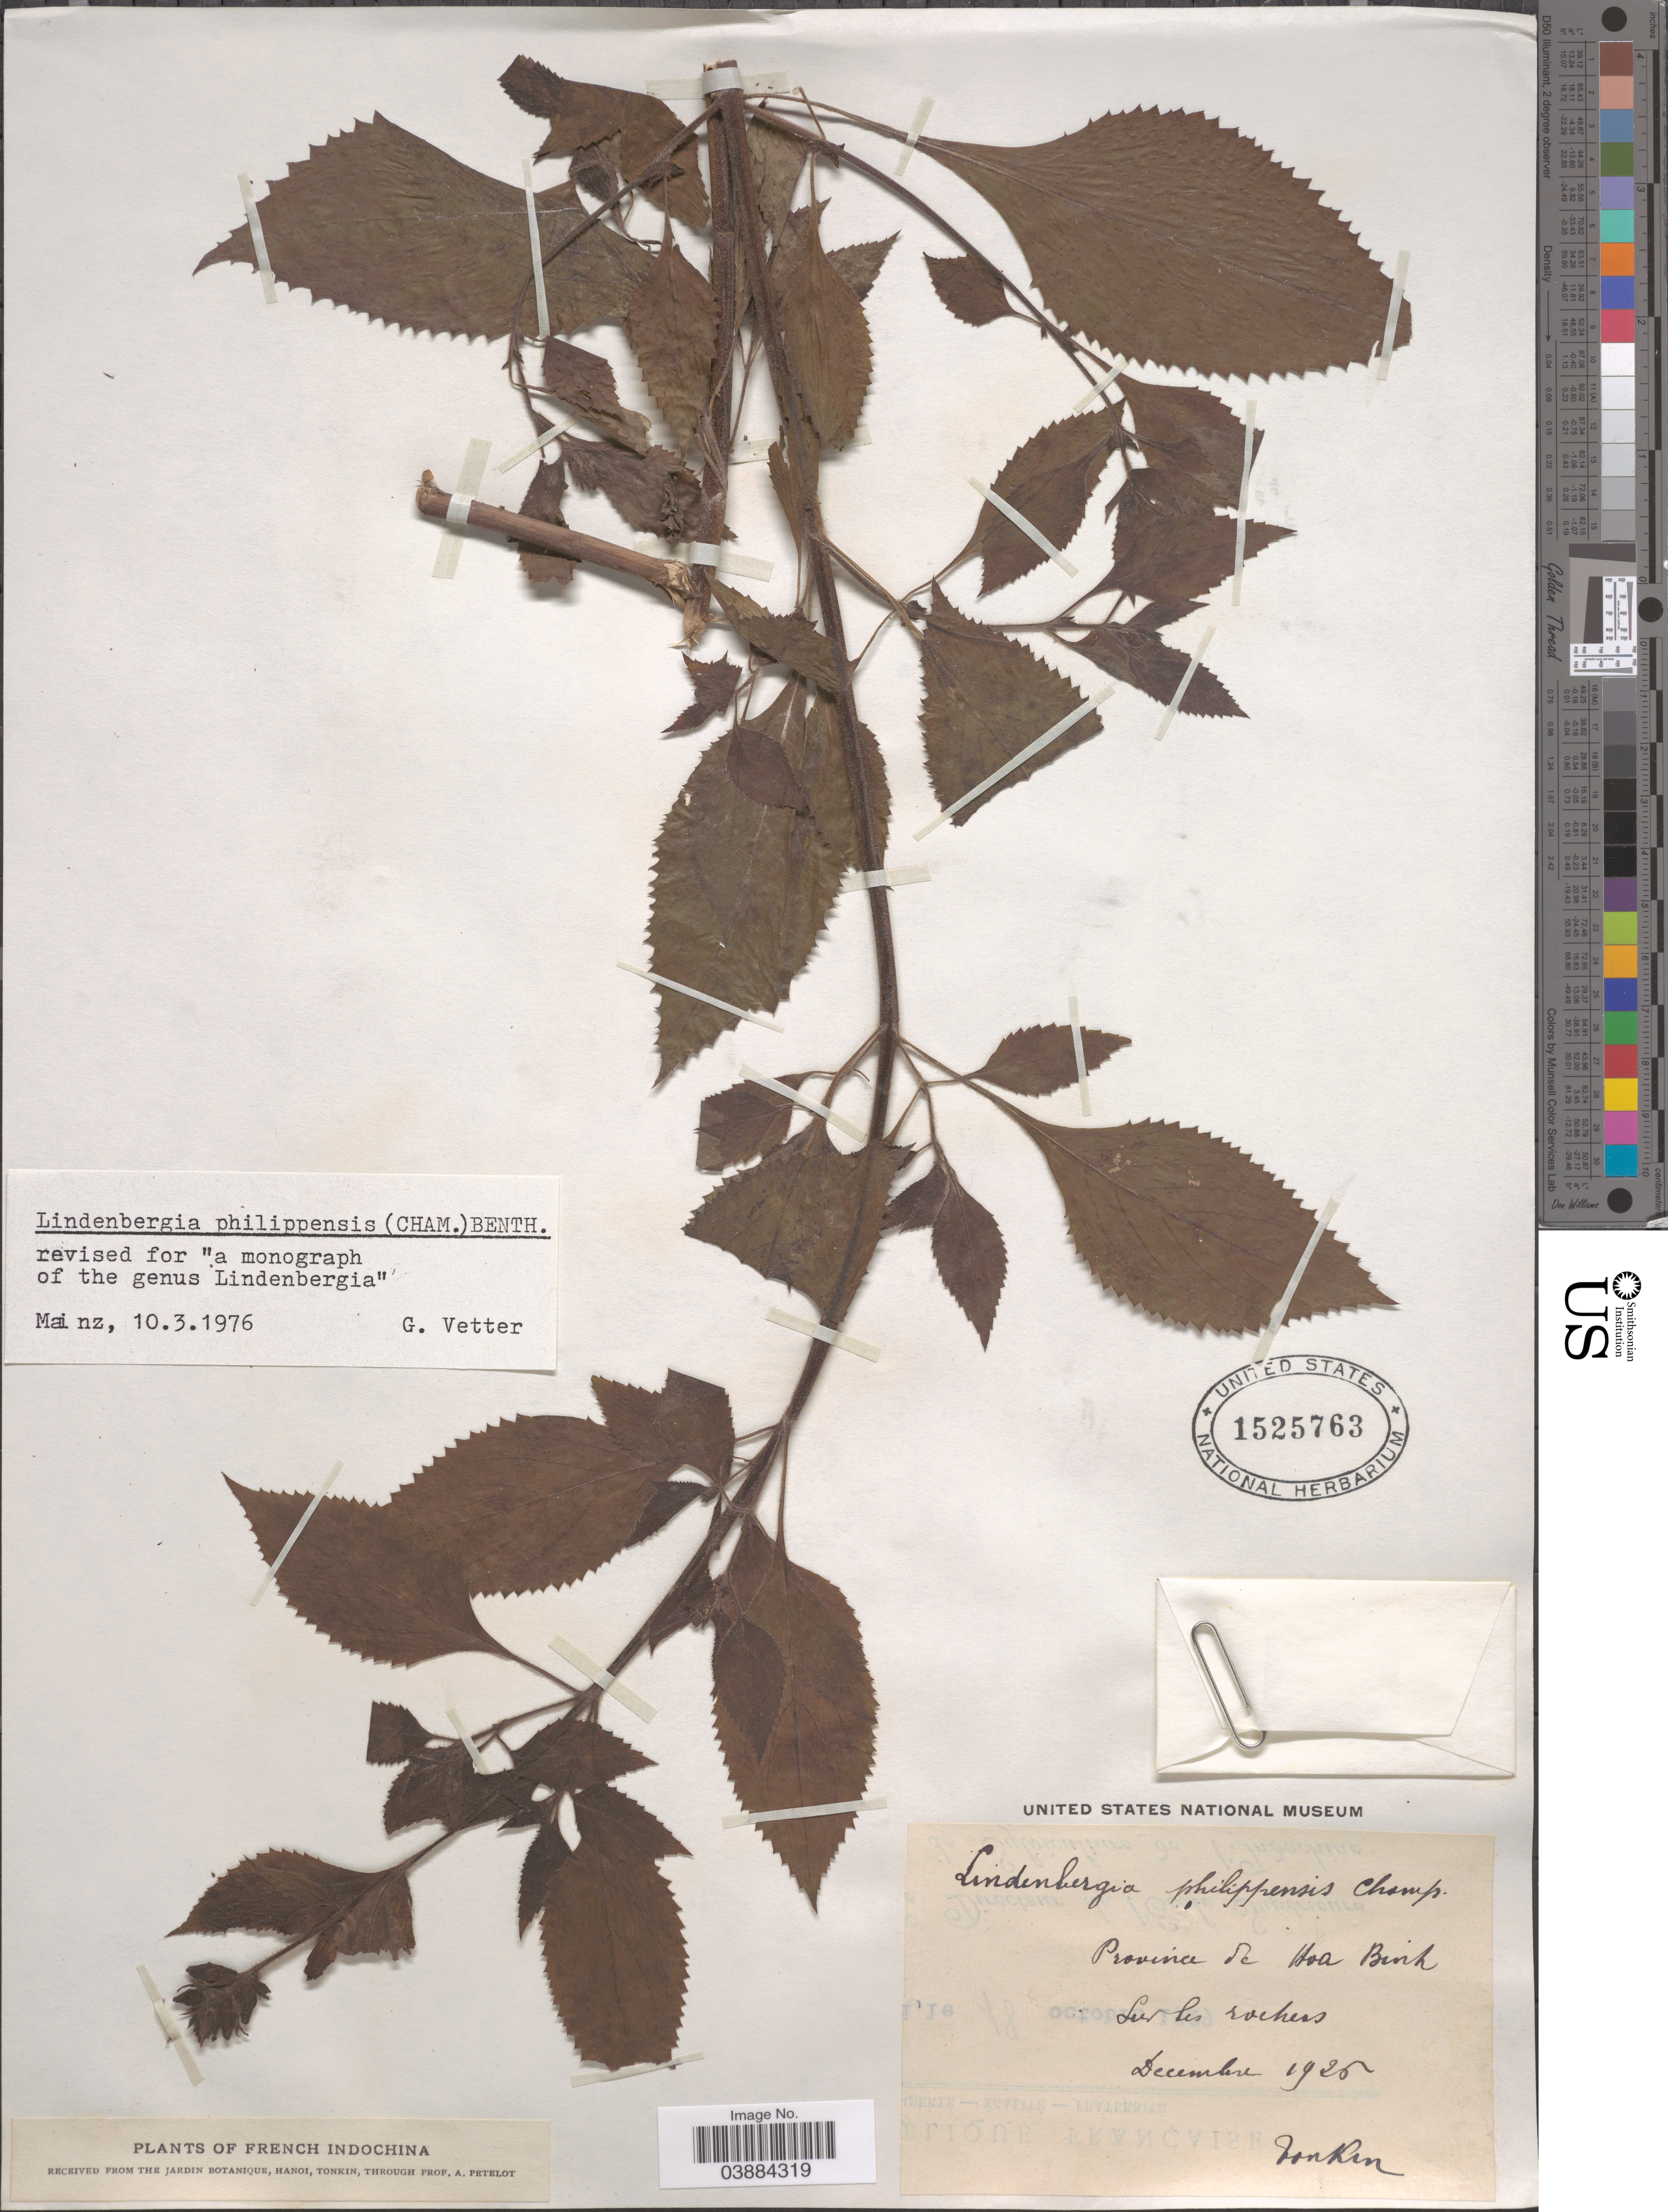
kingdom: Plantae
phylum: Tracheophyta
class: Magnoliopsida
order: Lamiales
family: Orobanchaceae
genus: Lindenbergia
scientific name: Lindenbergia philippensis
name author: (Cham. & Schltdl.) Benth.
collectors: P. A. Pételot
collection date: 1925-12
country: Vietnam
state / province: Hoa Binh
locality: Sur les rochers.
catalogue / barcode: US 1525763